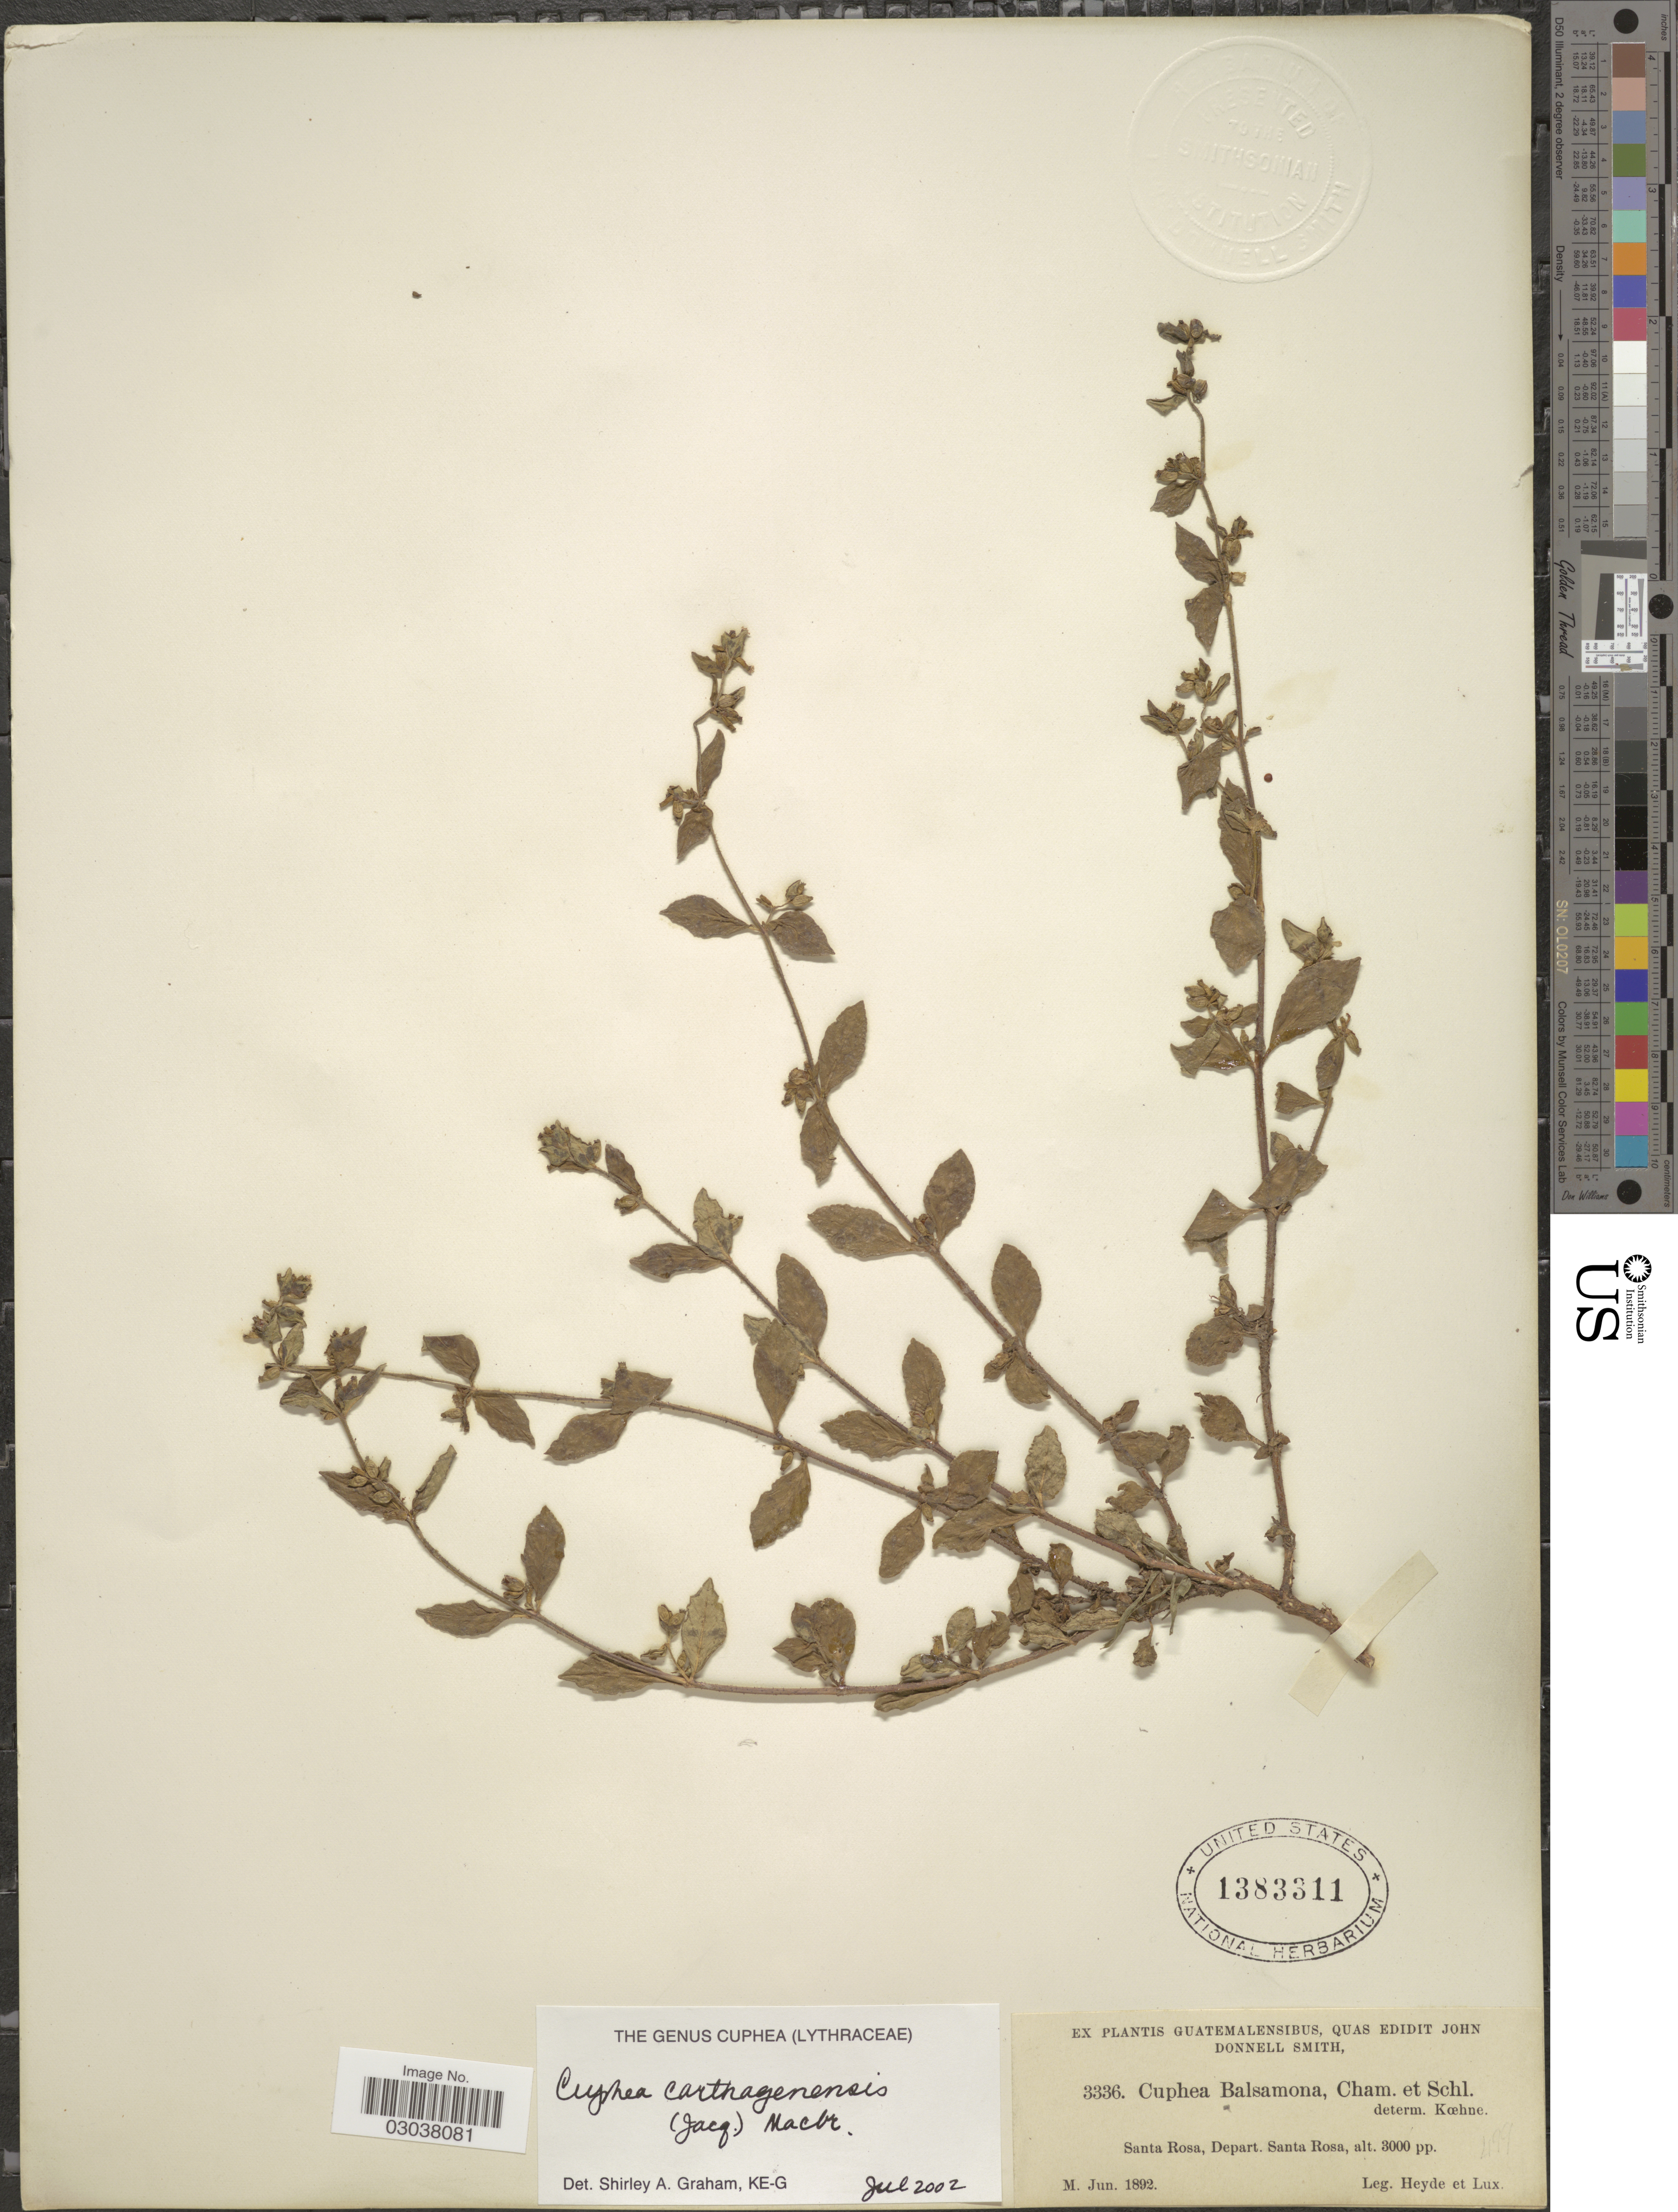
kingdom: Plantae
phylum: Tracheophyta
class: Magnoliopsida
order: Myrtales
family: Lythraceae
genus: Cuphea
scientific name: Cuphea carthagenensis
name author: (Jacq.) J.F. Macbr.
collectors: Heyde & Lux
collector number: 3336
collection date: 1892-06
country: Guatemala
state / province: Santa Rosa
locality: Depart. Santa Rosa.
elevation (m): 914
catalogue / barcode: US 1383311